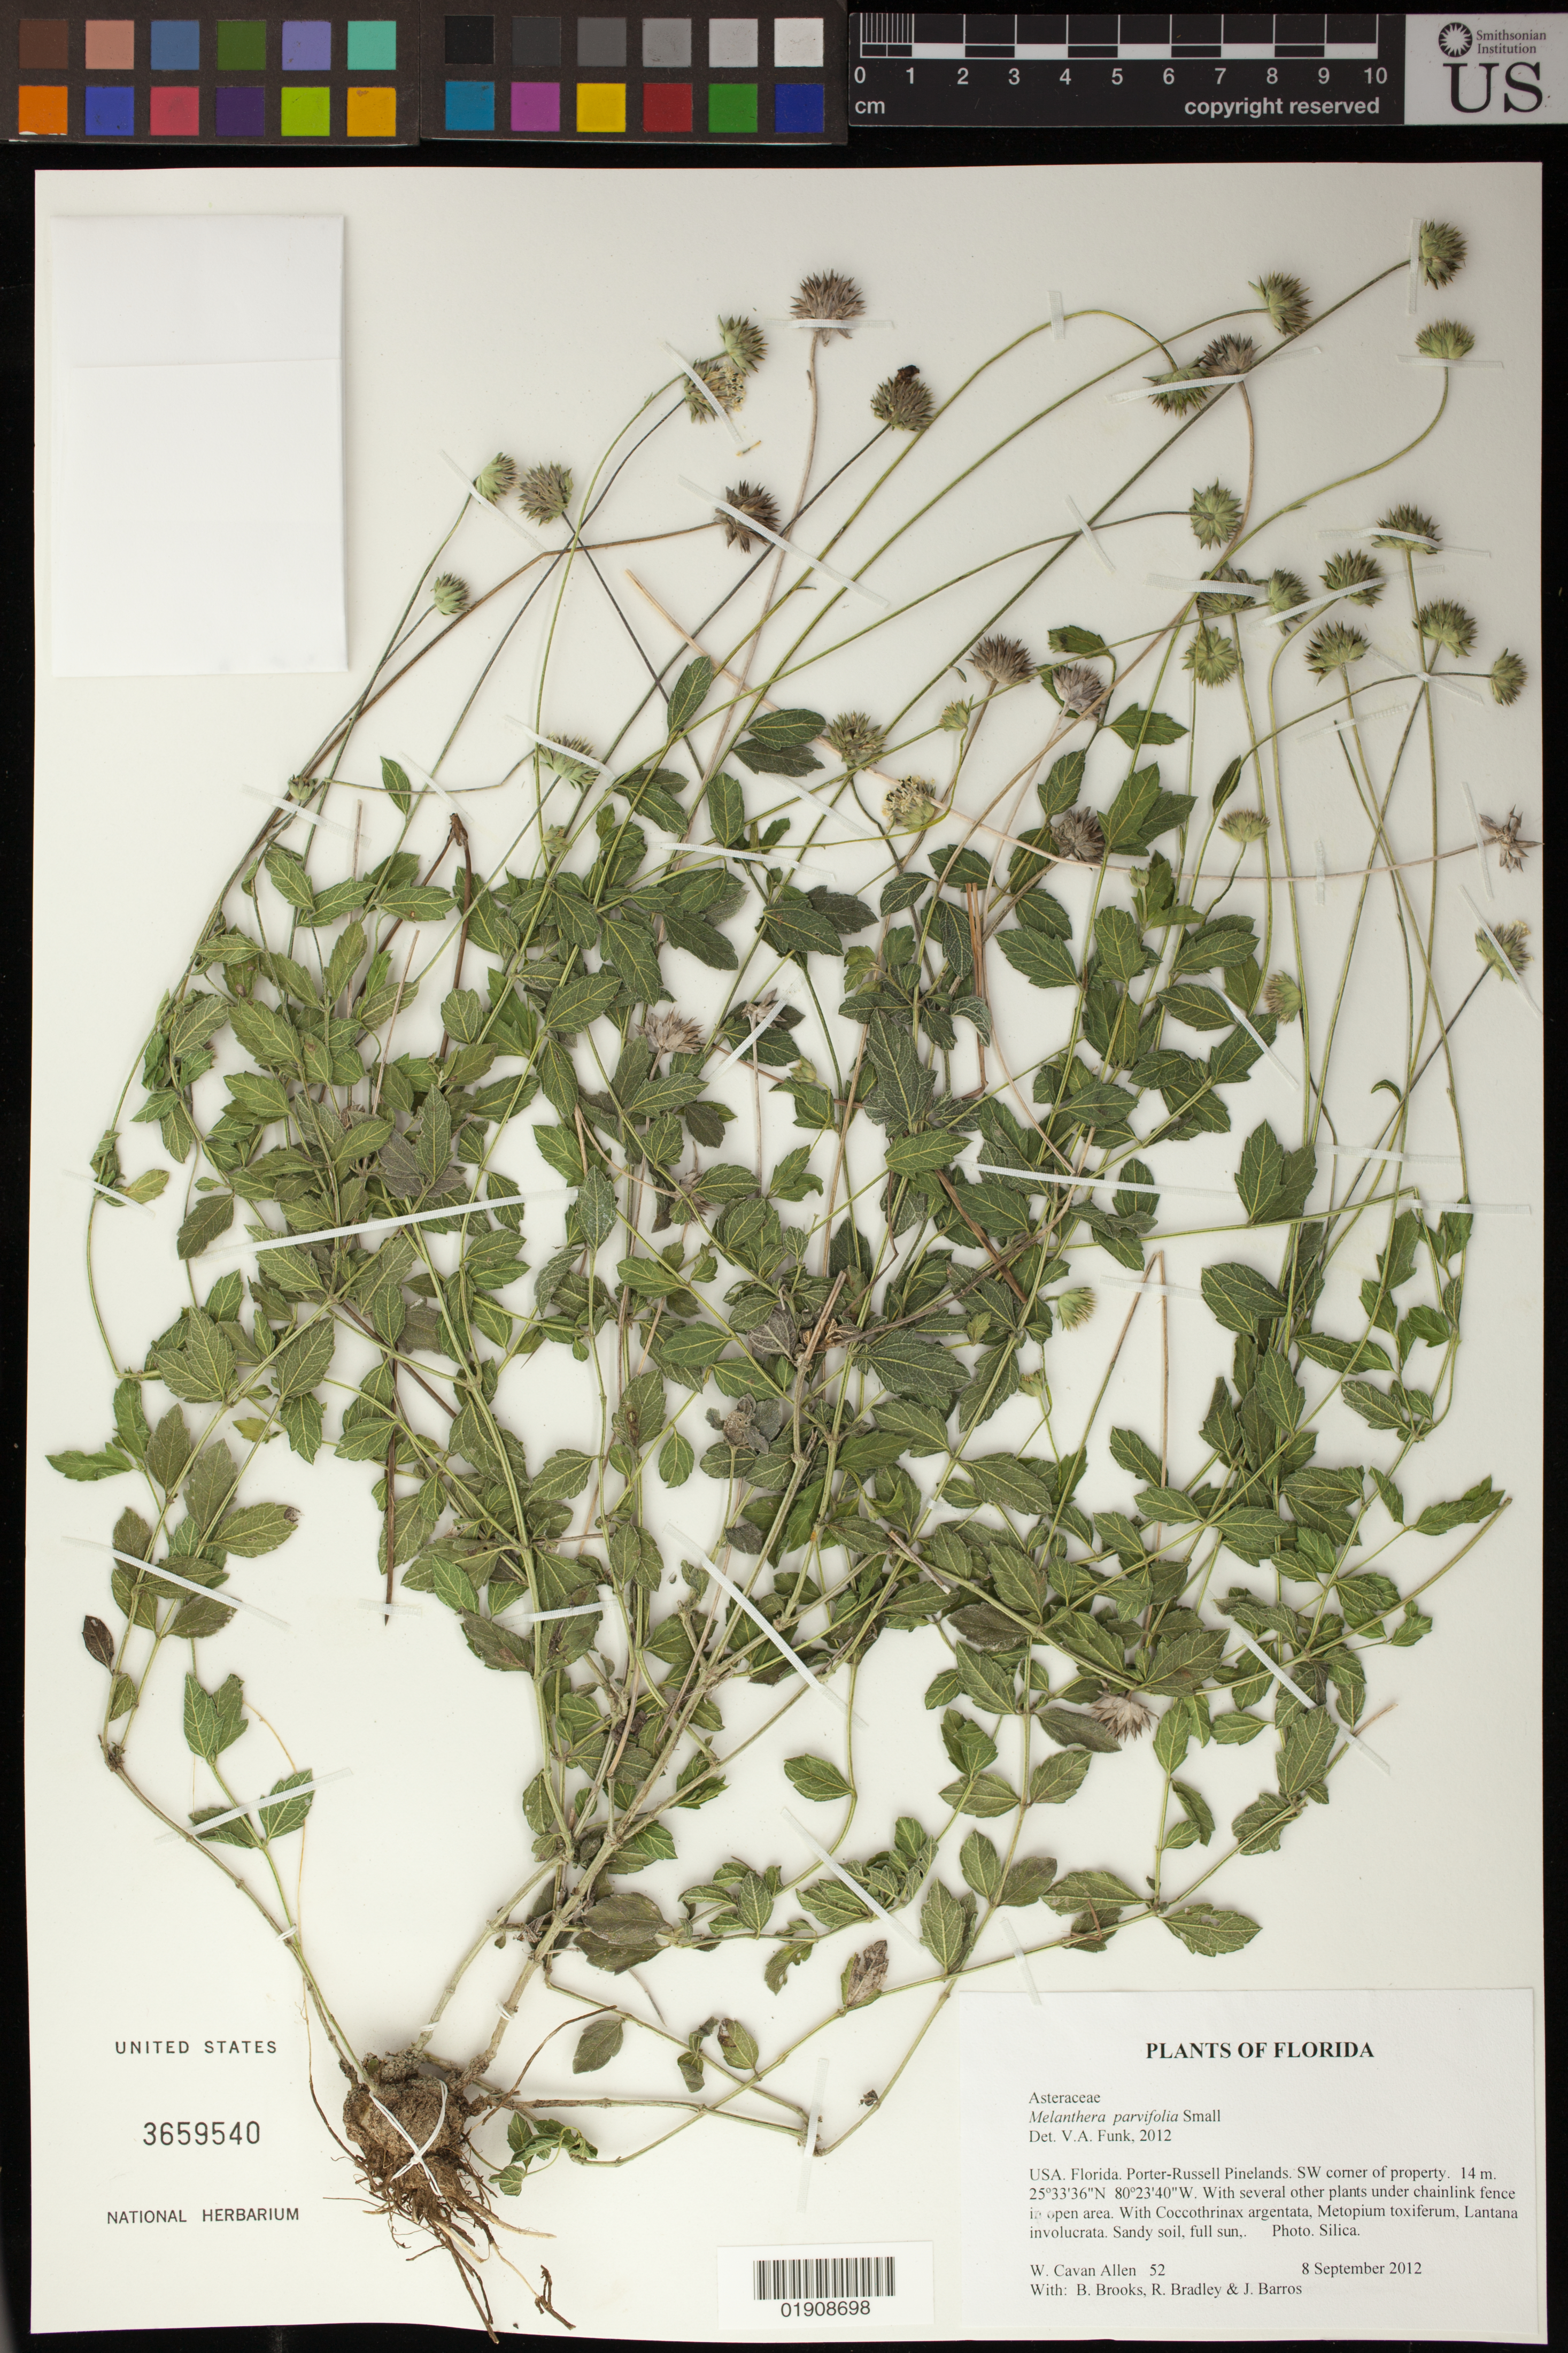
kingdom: Plantae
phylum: Tracheophyta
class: Magnoliopsida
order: Asterales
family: Asteraceae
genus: Melanthera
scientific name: Melanthera parvifolia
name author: Small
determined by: Funk, Vicki A., (BOT), Smithsonian Institution - National Museum of Natural History (UNITED STATES)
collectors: W. C. Allen, B. Brooks, R. Bradley & J. Barros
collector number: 52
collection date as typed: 8 September 2012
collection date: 2012-09-08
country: United States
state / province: Florida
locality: Porter-Russell Pinelands. SW corner of property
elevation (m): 14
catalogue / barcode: US 3659540